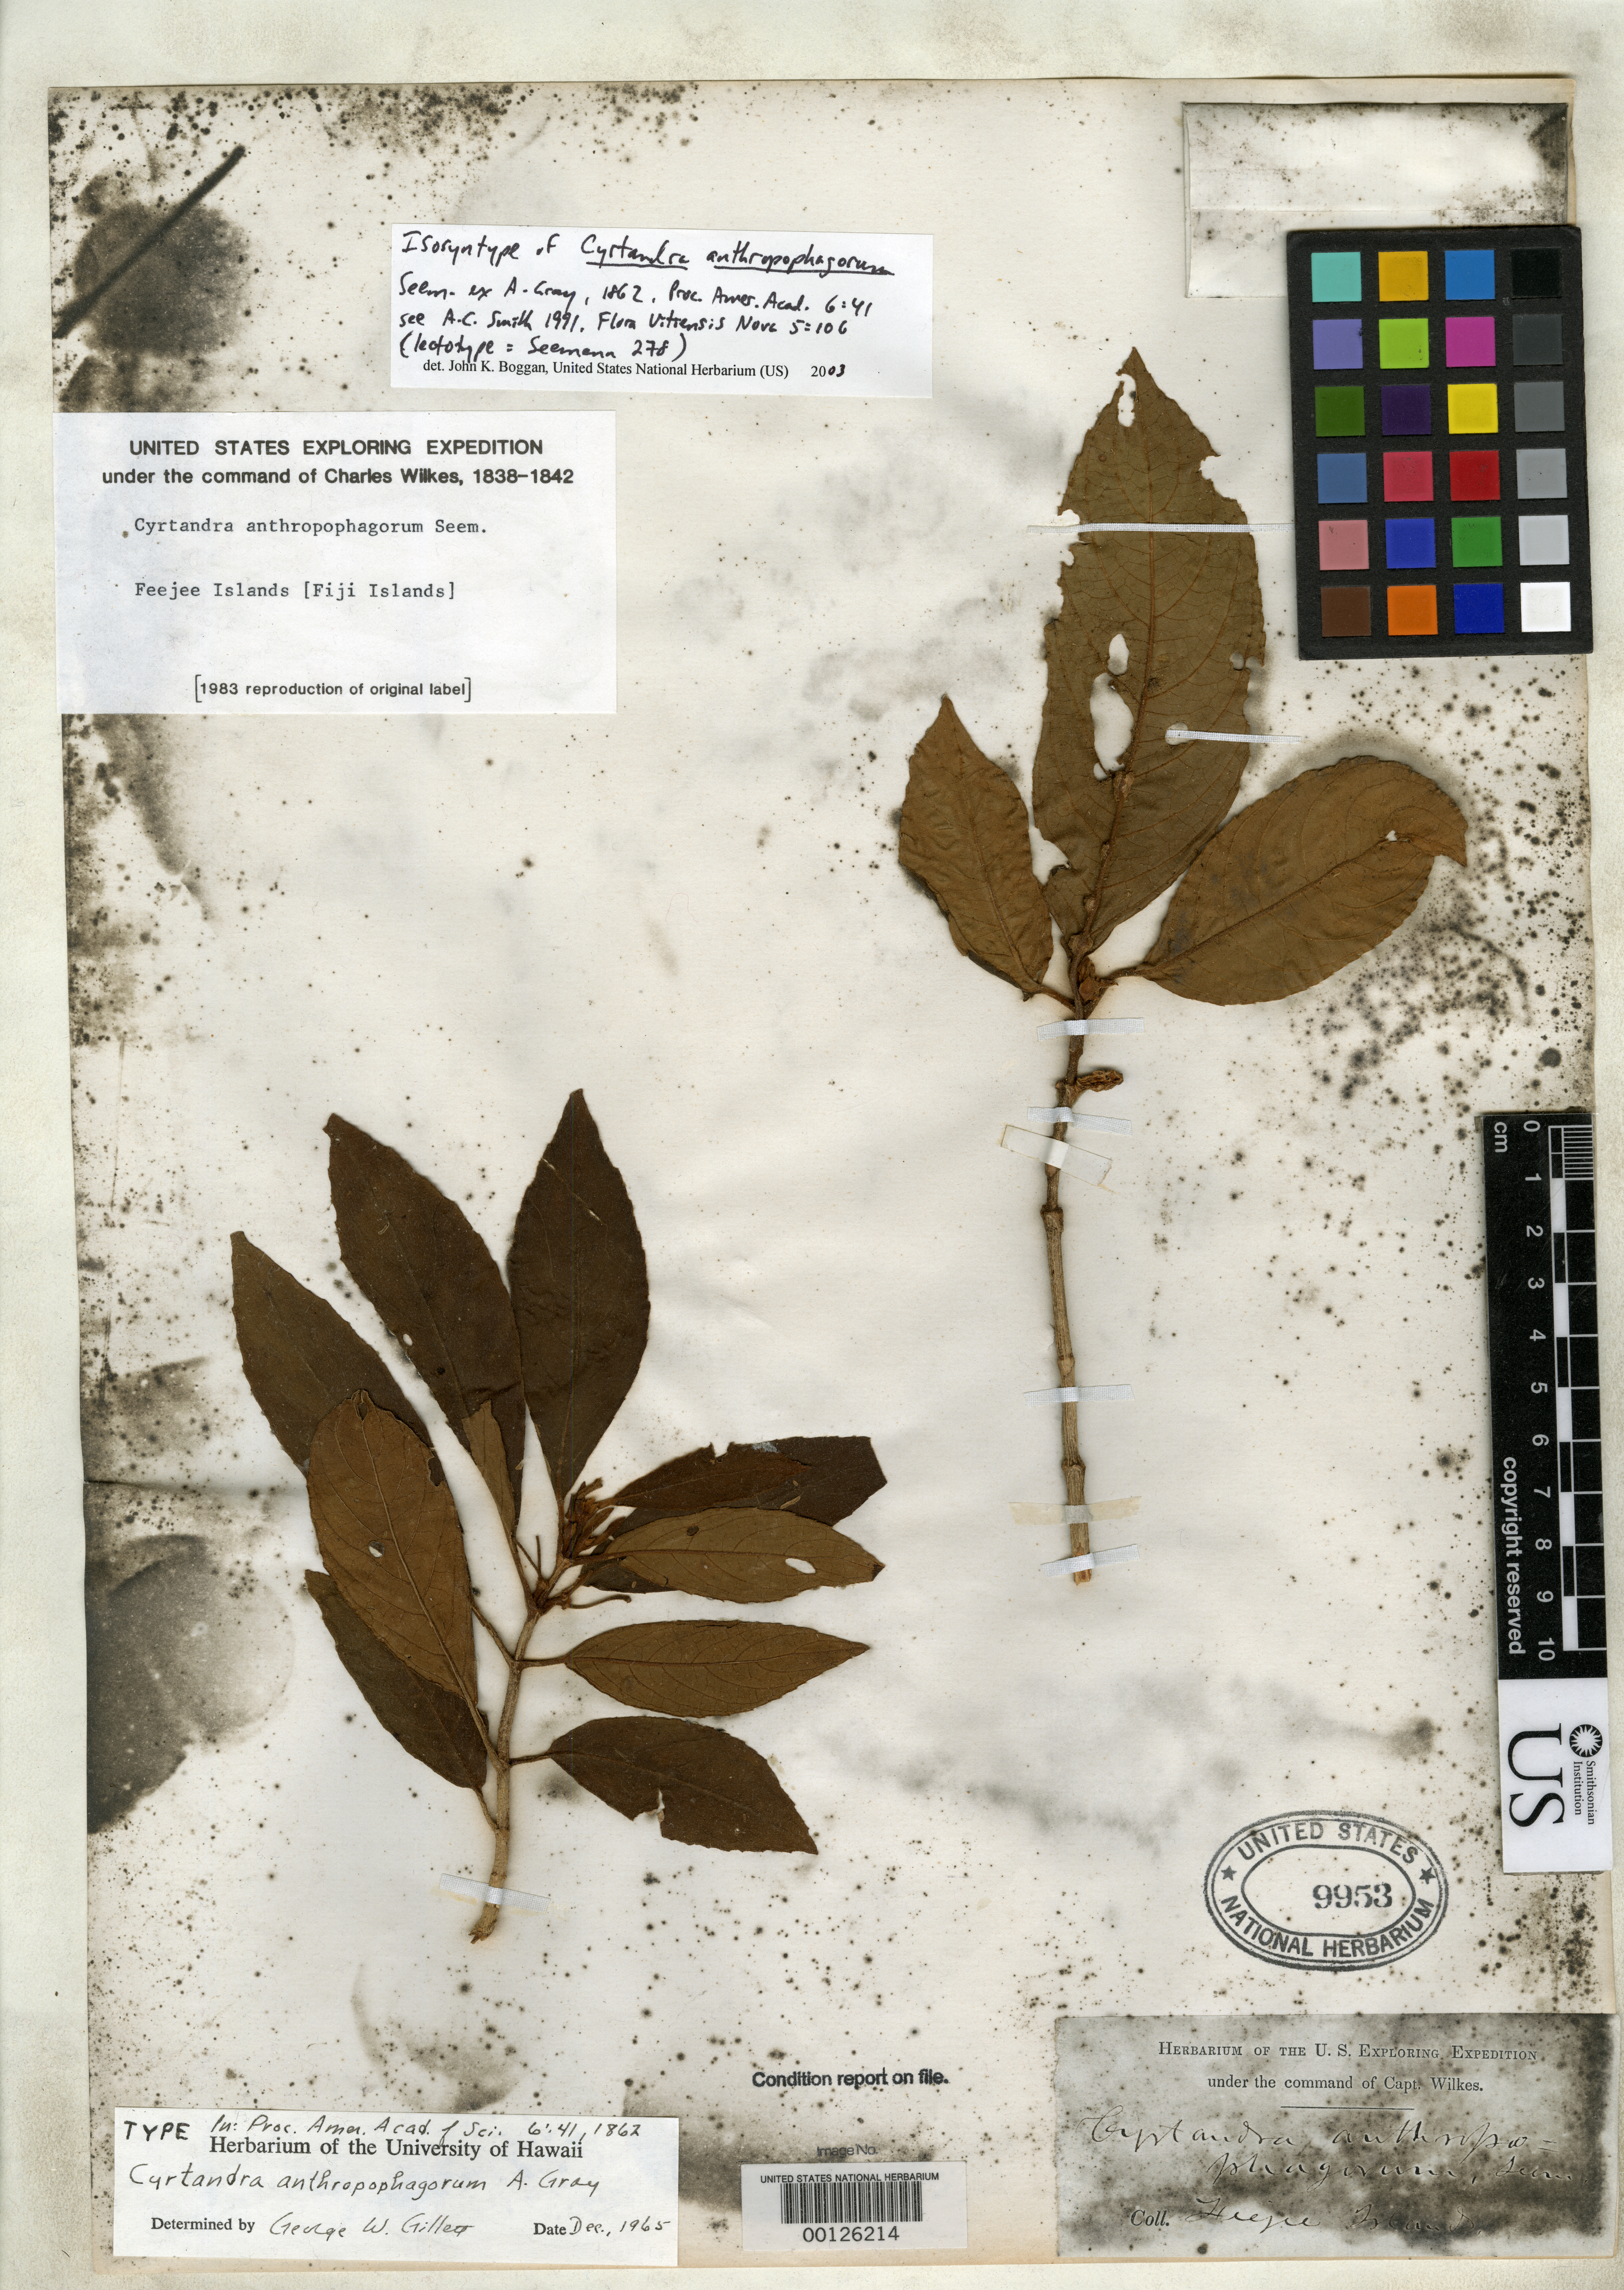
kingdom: Plantae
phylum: Tracheophyta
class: Magnoliopsida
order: Lamiales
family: Gesneriaceae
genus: Cyrtandra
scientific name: Cyrtandra anthropophagorum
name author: Seem. ex A. Gray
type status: Isosyntype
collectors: Wilkes Explor. Exped.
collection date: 1838/1842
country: Fiji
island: Ovalau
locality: Feejee Islands. [Protologue: Ovolau]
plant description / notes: Cited 1991 by A.C. Smith, Flora Vitiensis Nova 5: 106.; Lectotype not this collection, rather Seemann 278, lectotypified by Gillett (1967).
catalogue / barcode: US 9953